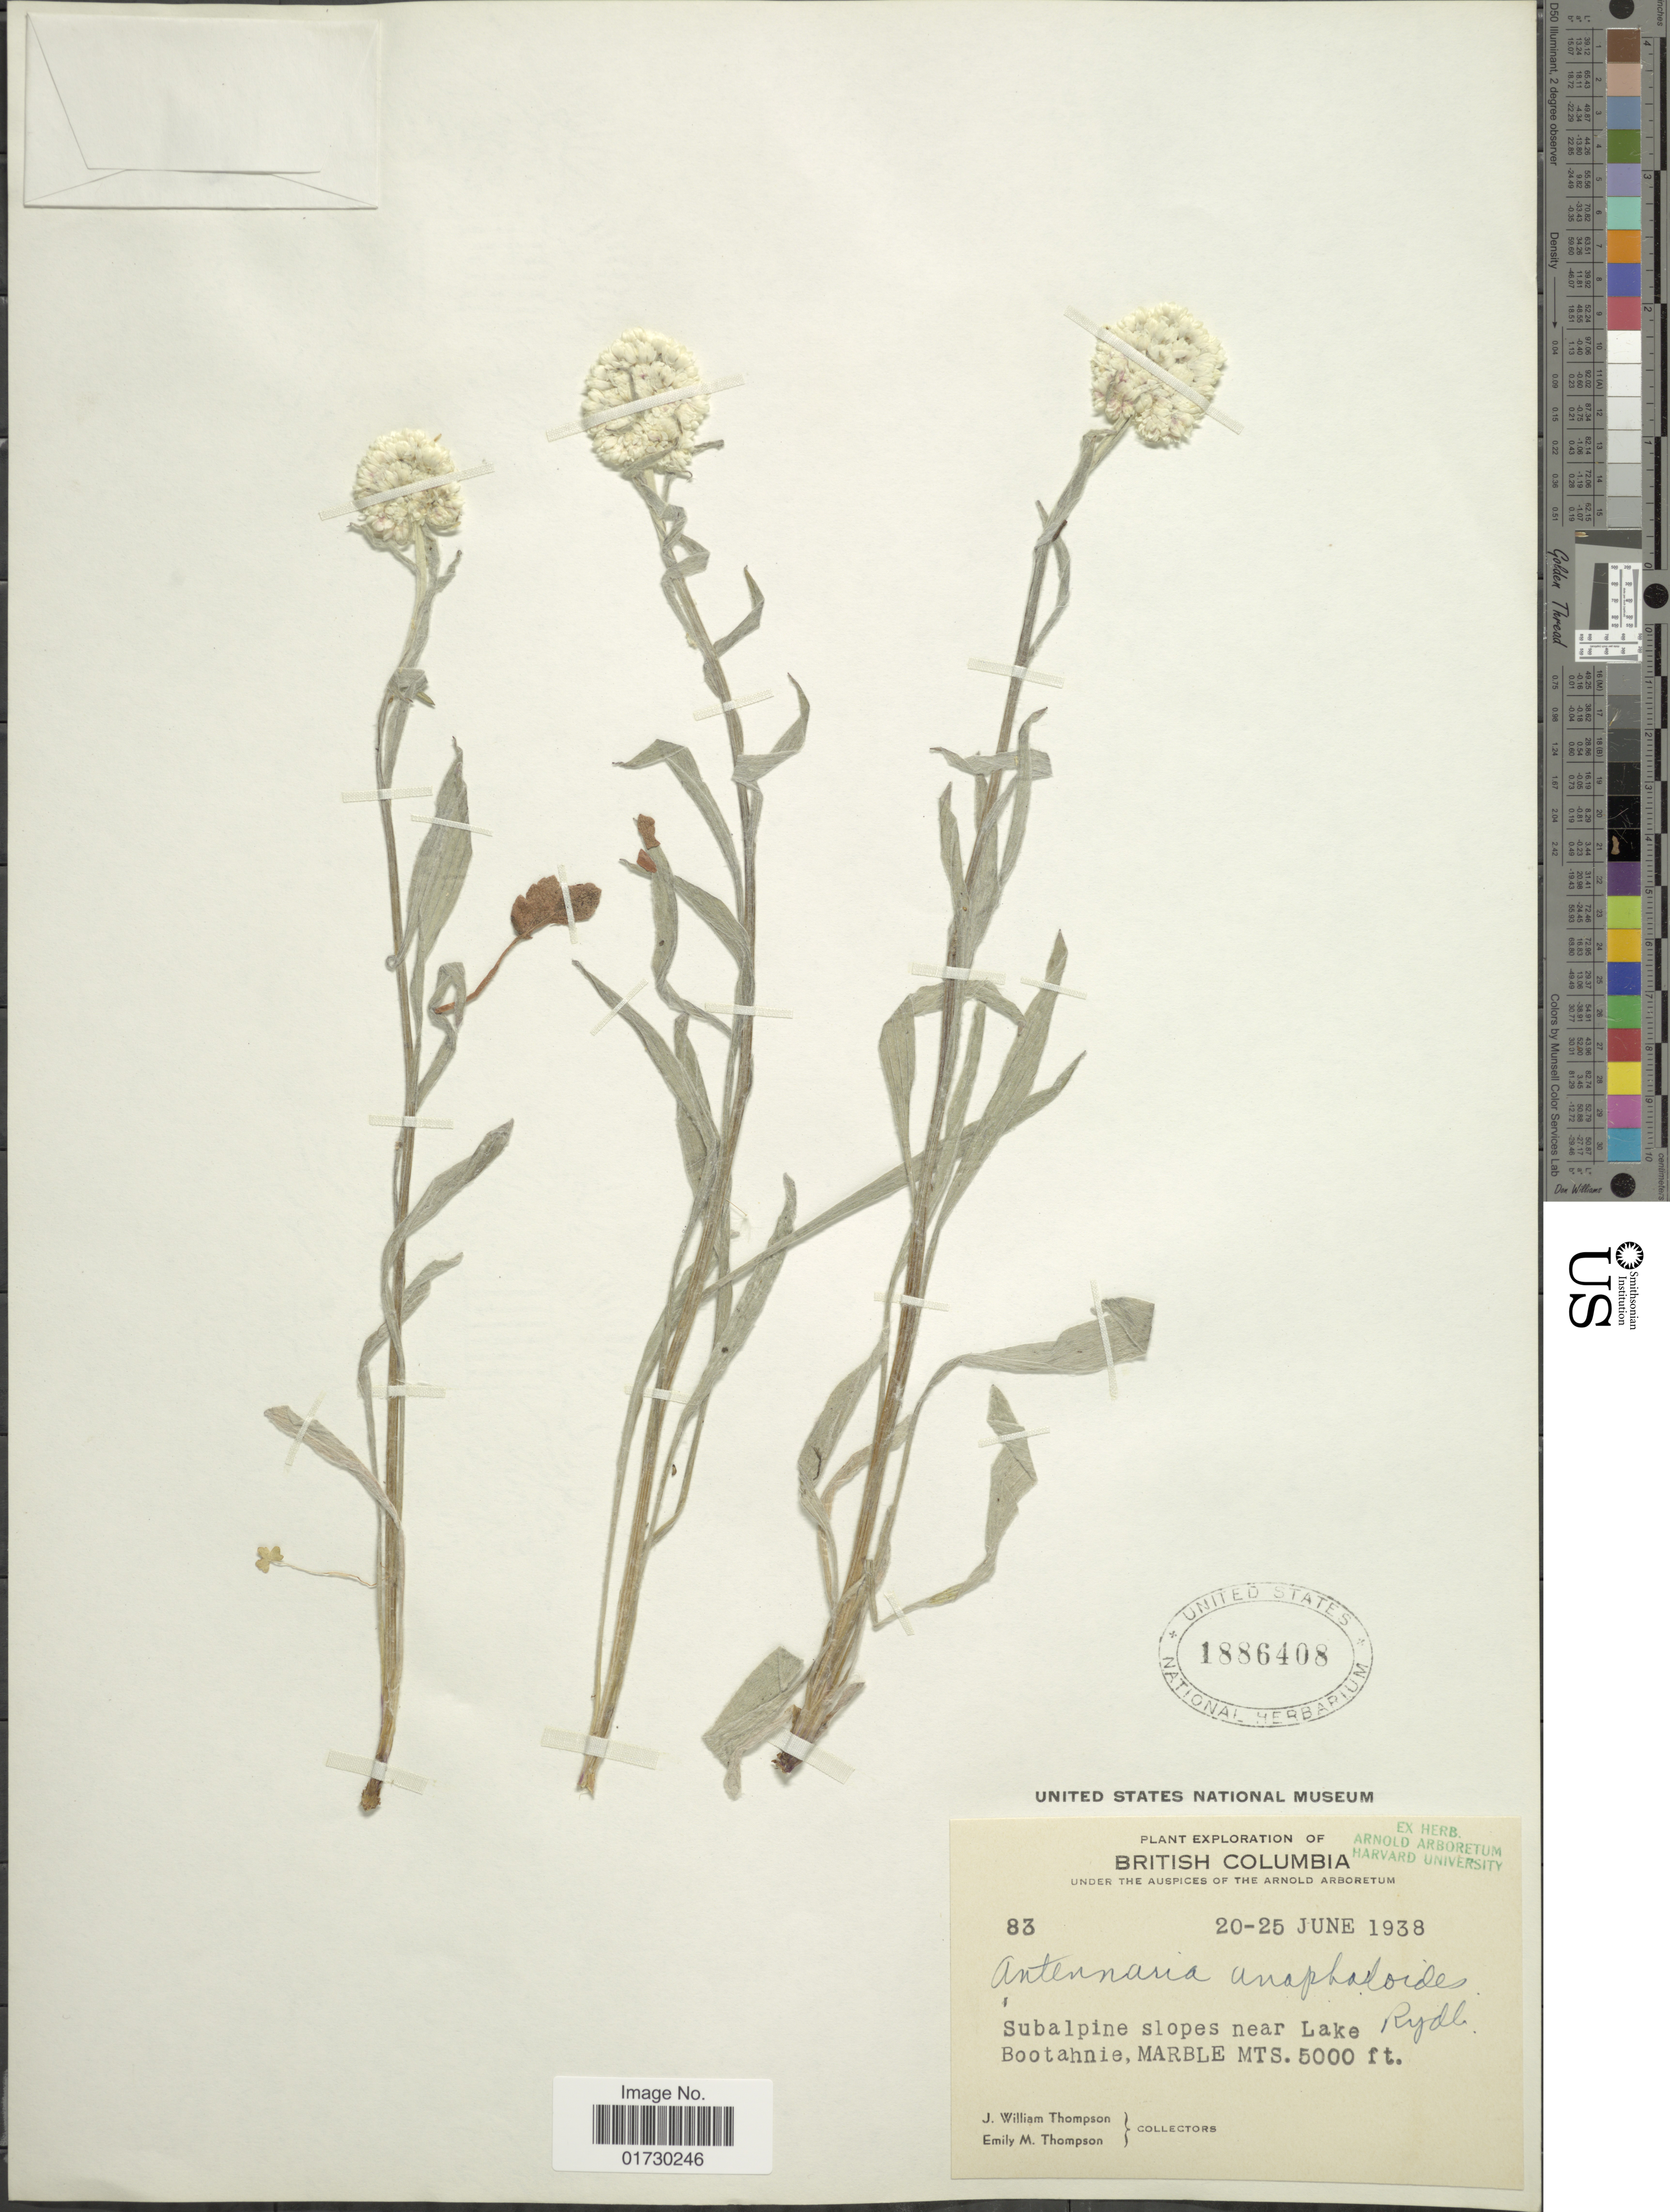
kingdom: Plantae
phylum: Tracheophyta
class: Magnoliopsida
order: Asterales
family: Asteraceae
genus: Antennaria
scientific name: Antennaria anaphaloides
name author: Rydb.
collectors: J. W. Thompson & E. M. Thompson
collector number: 83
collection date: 1938-06-20/1938-06-25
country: Canada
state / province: British Columbia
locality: Subalpine slope near Lakw Bootahnie, Marble Mts.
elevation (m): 1524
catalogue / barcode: US 1886408